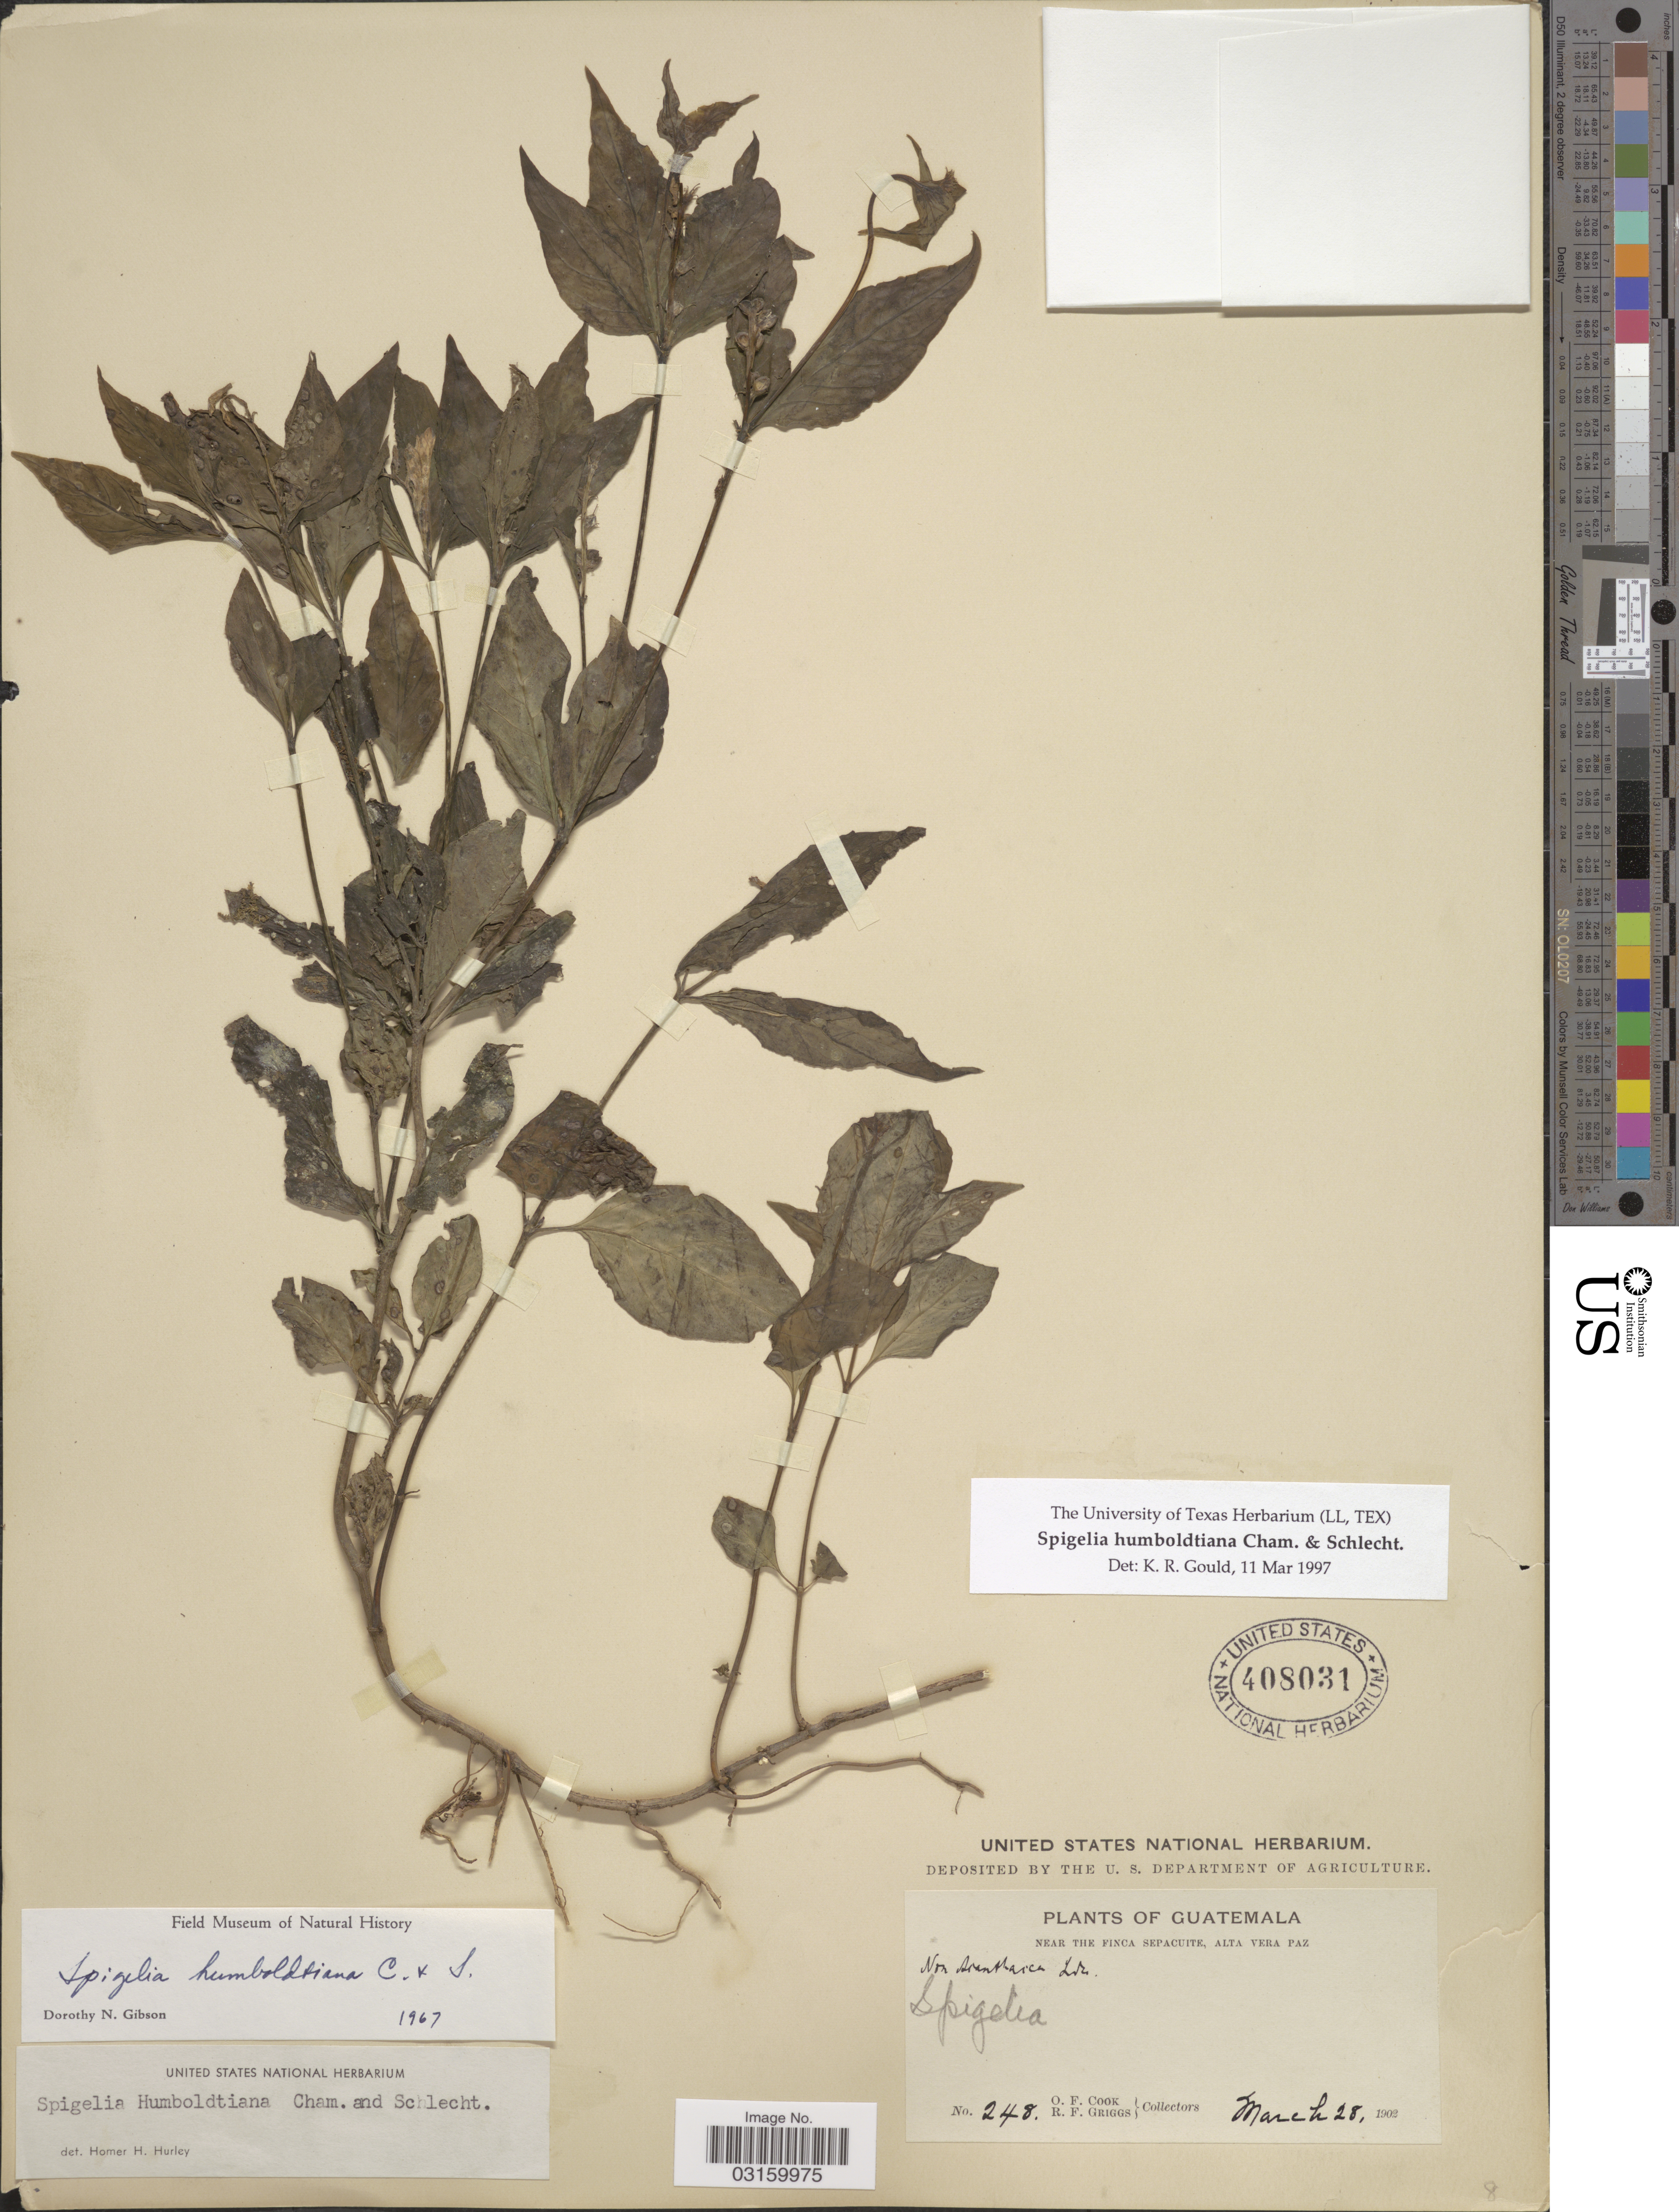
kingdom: Plantae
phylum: Tracheophyta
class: Magnoliopsida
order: Gentianales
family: Loganiaceae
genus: Spigelia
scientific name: Spigelia humboldtiana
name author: Cham. & Schltdl.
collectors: O. F. Cook & R. F. Griggs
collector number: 248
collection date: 1902-03-28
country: Guatemala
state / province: Alta Verapaz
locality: Near the Finca Sepacuite, Alta Vera Paz.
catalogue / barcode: US 408031